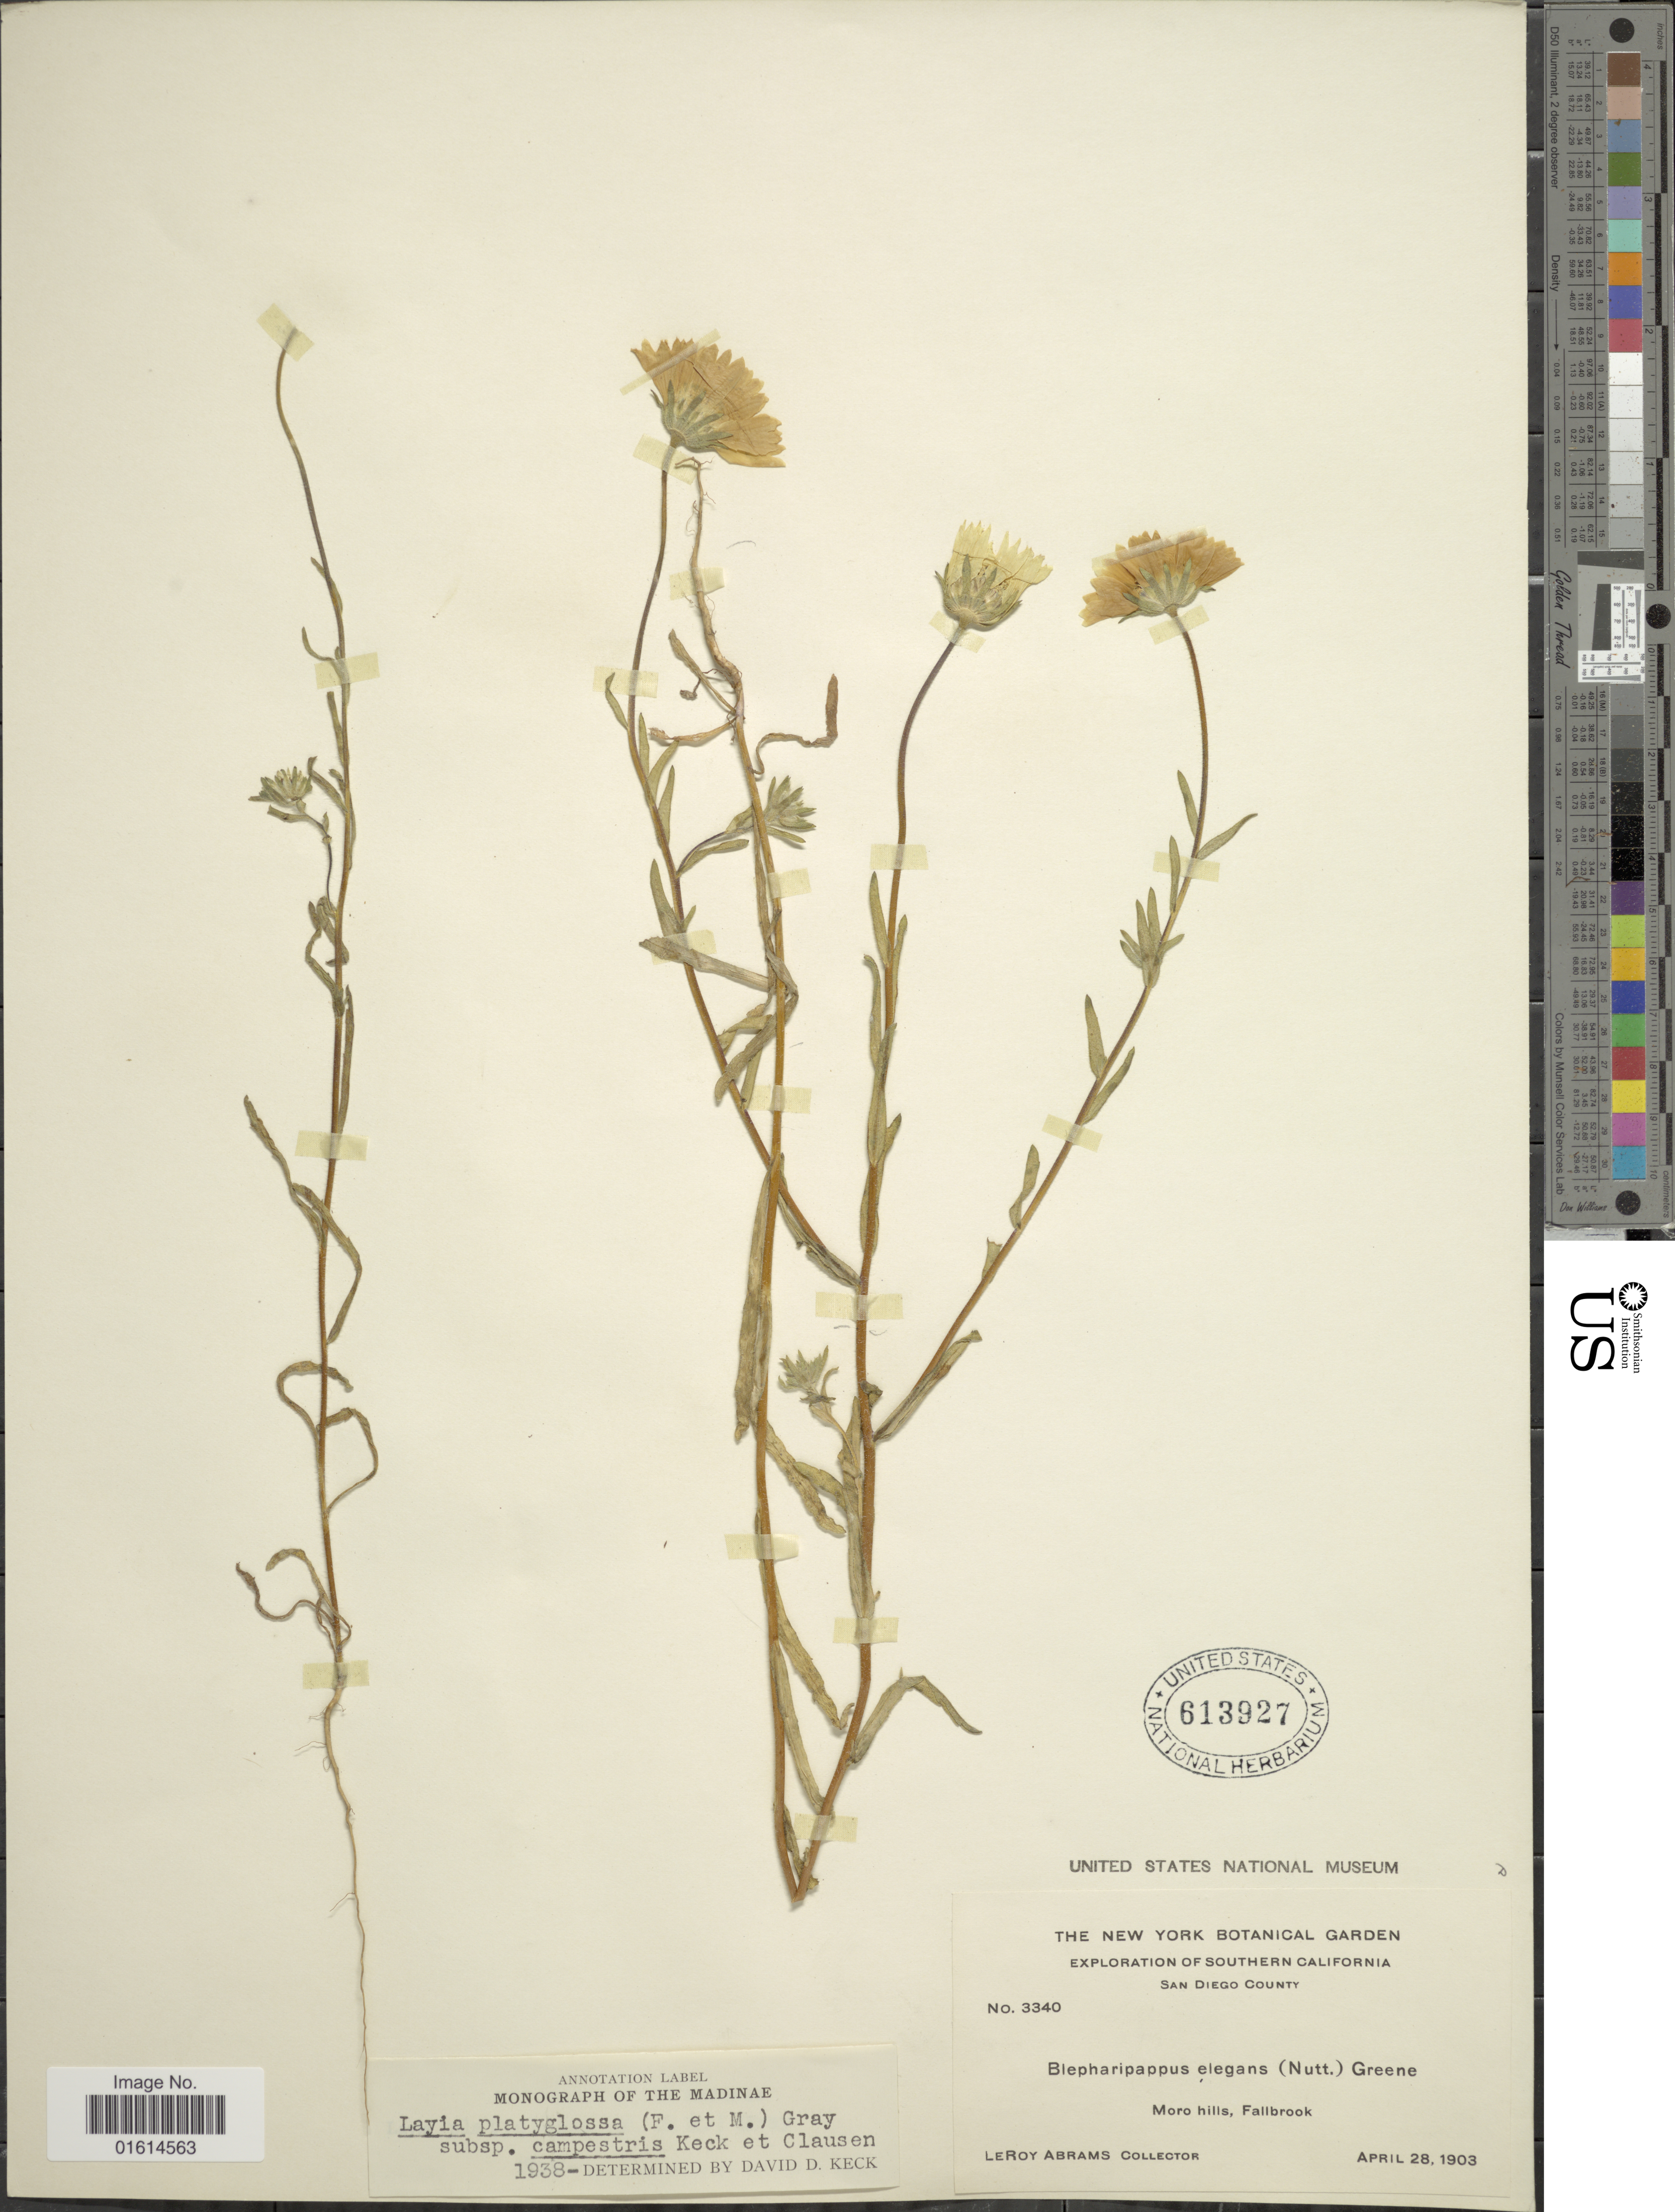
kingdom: Plantae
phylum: Tracheophyta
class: Magnoliopsida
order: Asterales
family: Asteraceae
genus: Layia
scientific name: Layia platyglossa subsp. campestris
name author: D.D. Keck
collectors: L. Abrams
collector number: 3340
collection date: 1903-04-28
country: United States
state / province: California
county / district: San Diego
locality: Southern California, San Diego County, Moro Hills, Fallbrook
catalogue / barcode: US 613927